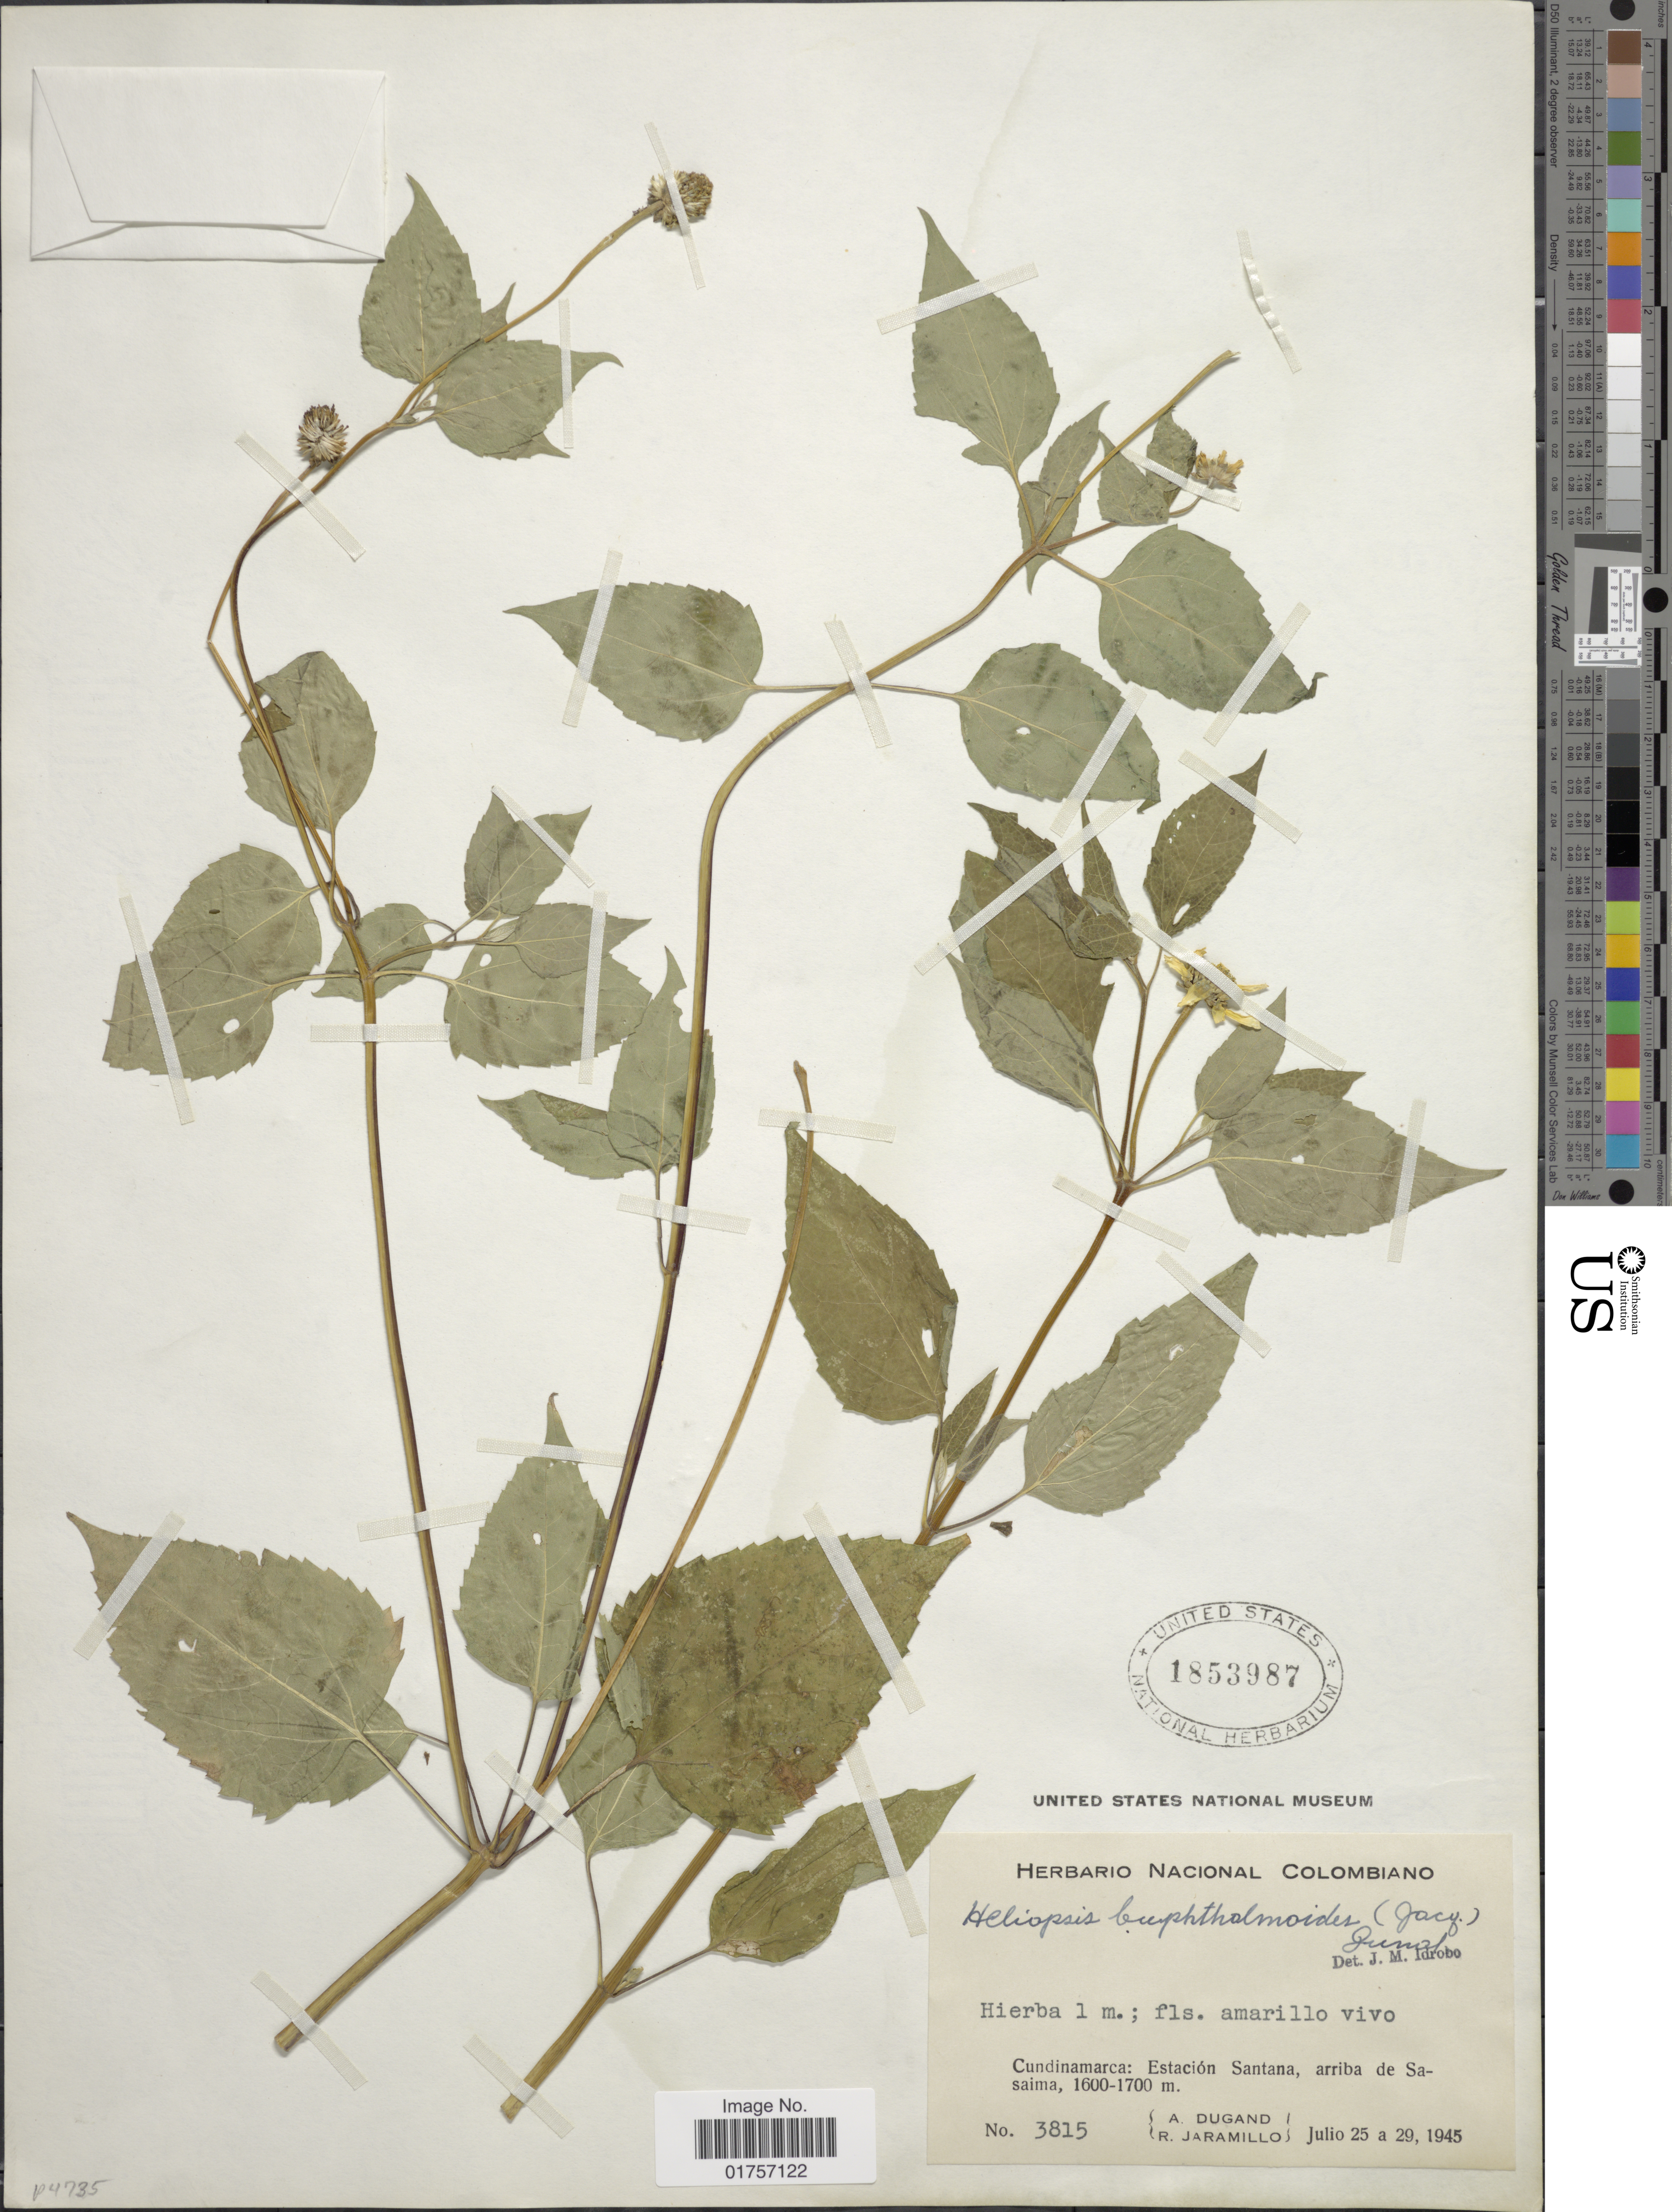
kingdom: Plantae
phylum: Tracheophyta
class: Magnoliopsida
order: Asterales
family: Asteraceae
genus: Heliopsis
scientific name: Heliopsis buphthalmoides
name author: (Jacq.) Dunal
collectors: A. Dugand & R. Jaramillo M.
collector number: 3815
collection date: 1945-07-25/1945-07-29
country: Colombia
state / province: Cundinamarca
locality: Estación Santana, arriba de Sasaima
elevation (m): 1600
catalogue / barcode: US 1853987